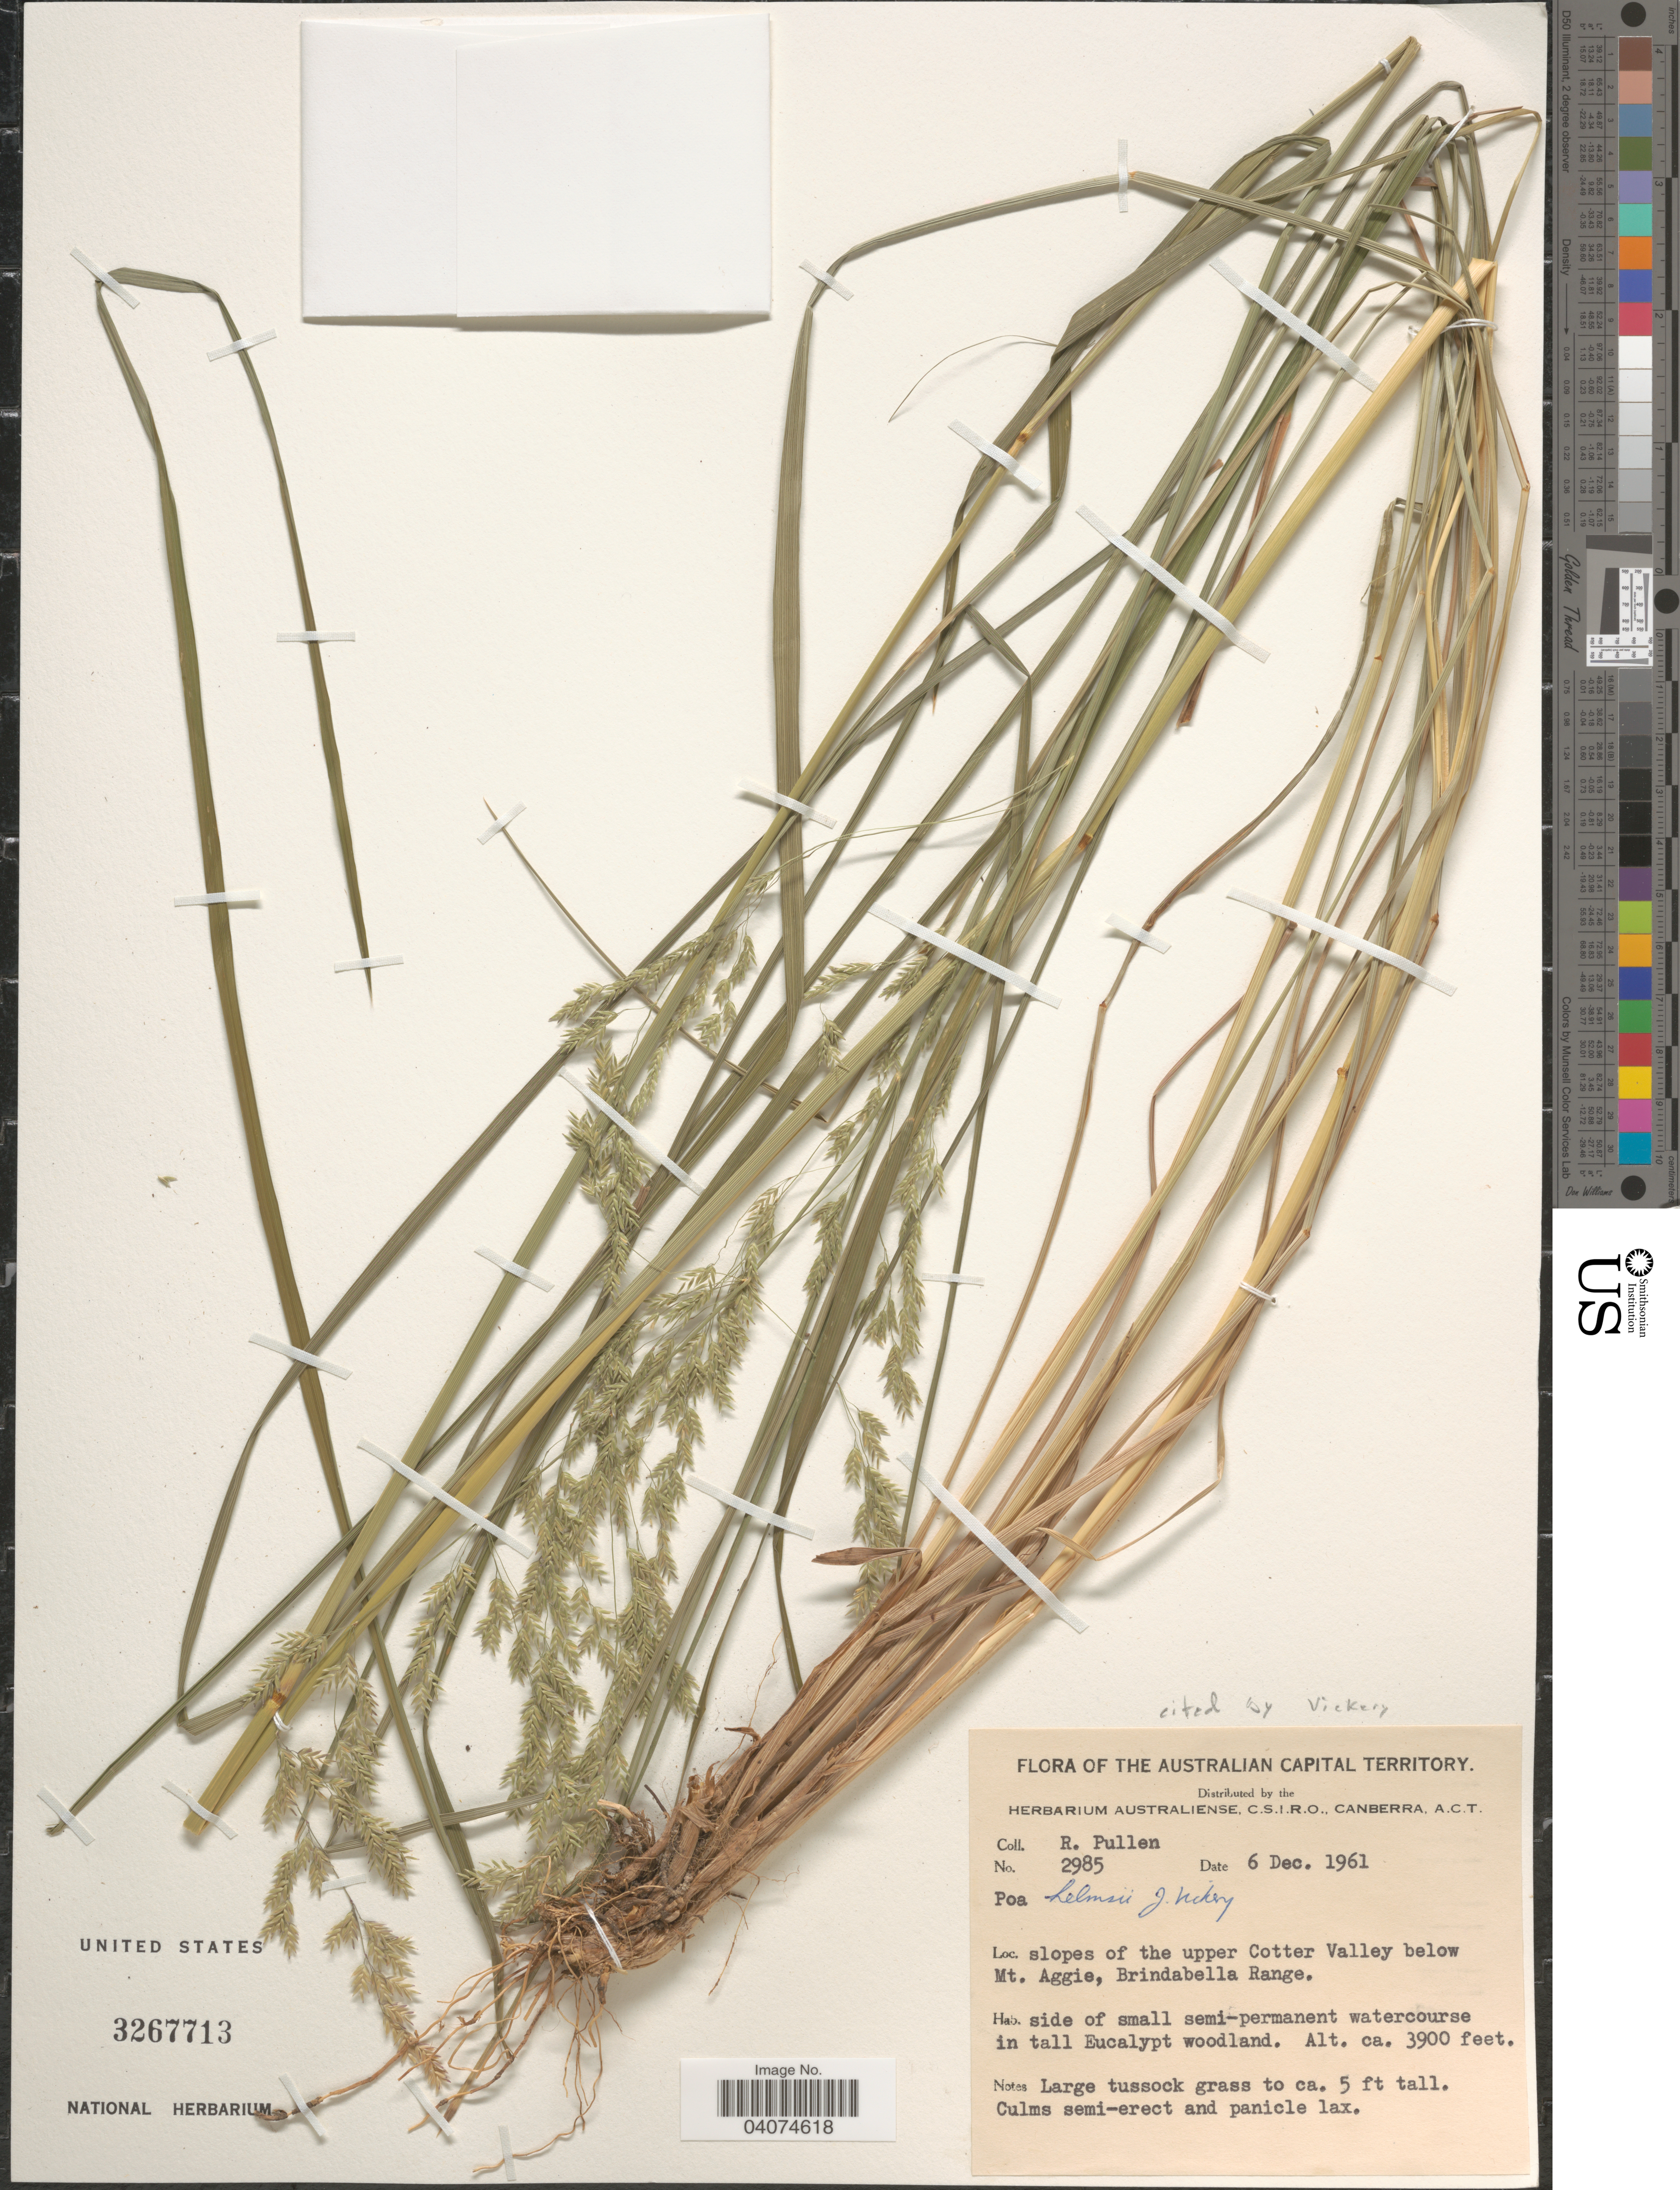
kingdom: Plantae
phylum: Tracheophyta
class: Liliopsida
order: Poales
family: Poaceae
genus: Poa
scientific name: Poa helmsii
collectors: R. Pullen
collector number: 2985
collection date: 1961-12-06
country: Australia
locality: Australian Capital Territory. Slopes of the upper Cotter Valley below Mt. Aggie, Brindabella Range.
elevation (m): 1189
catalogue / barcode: US 3267713